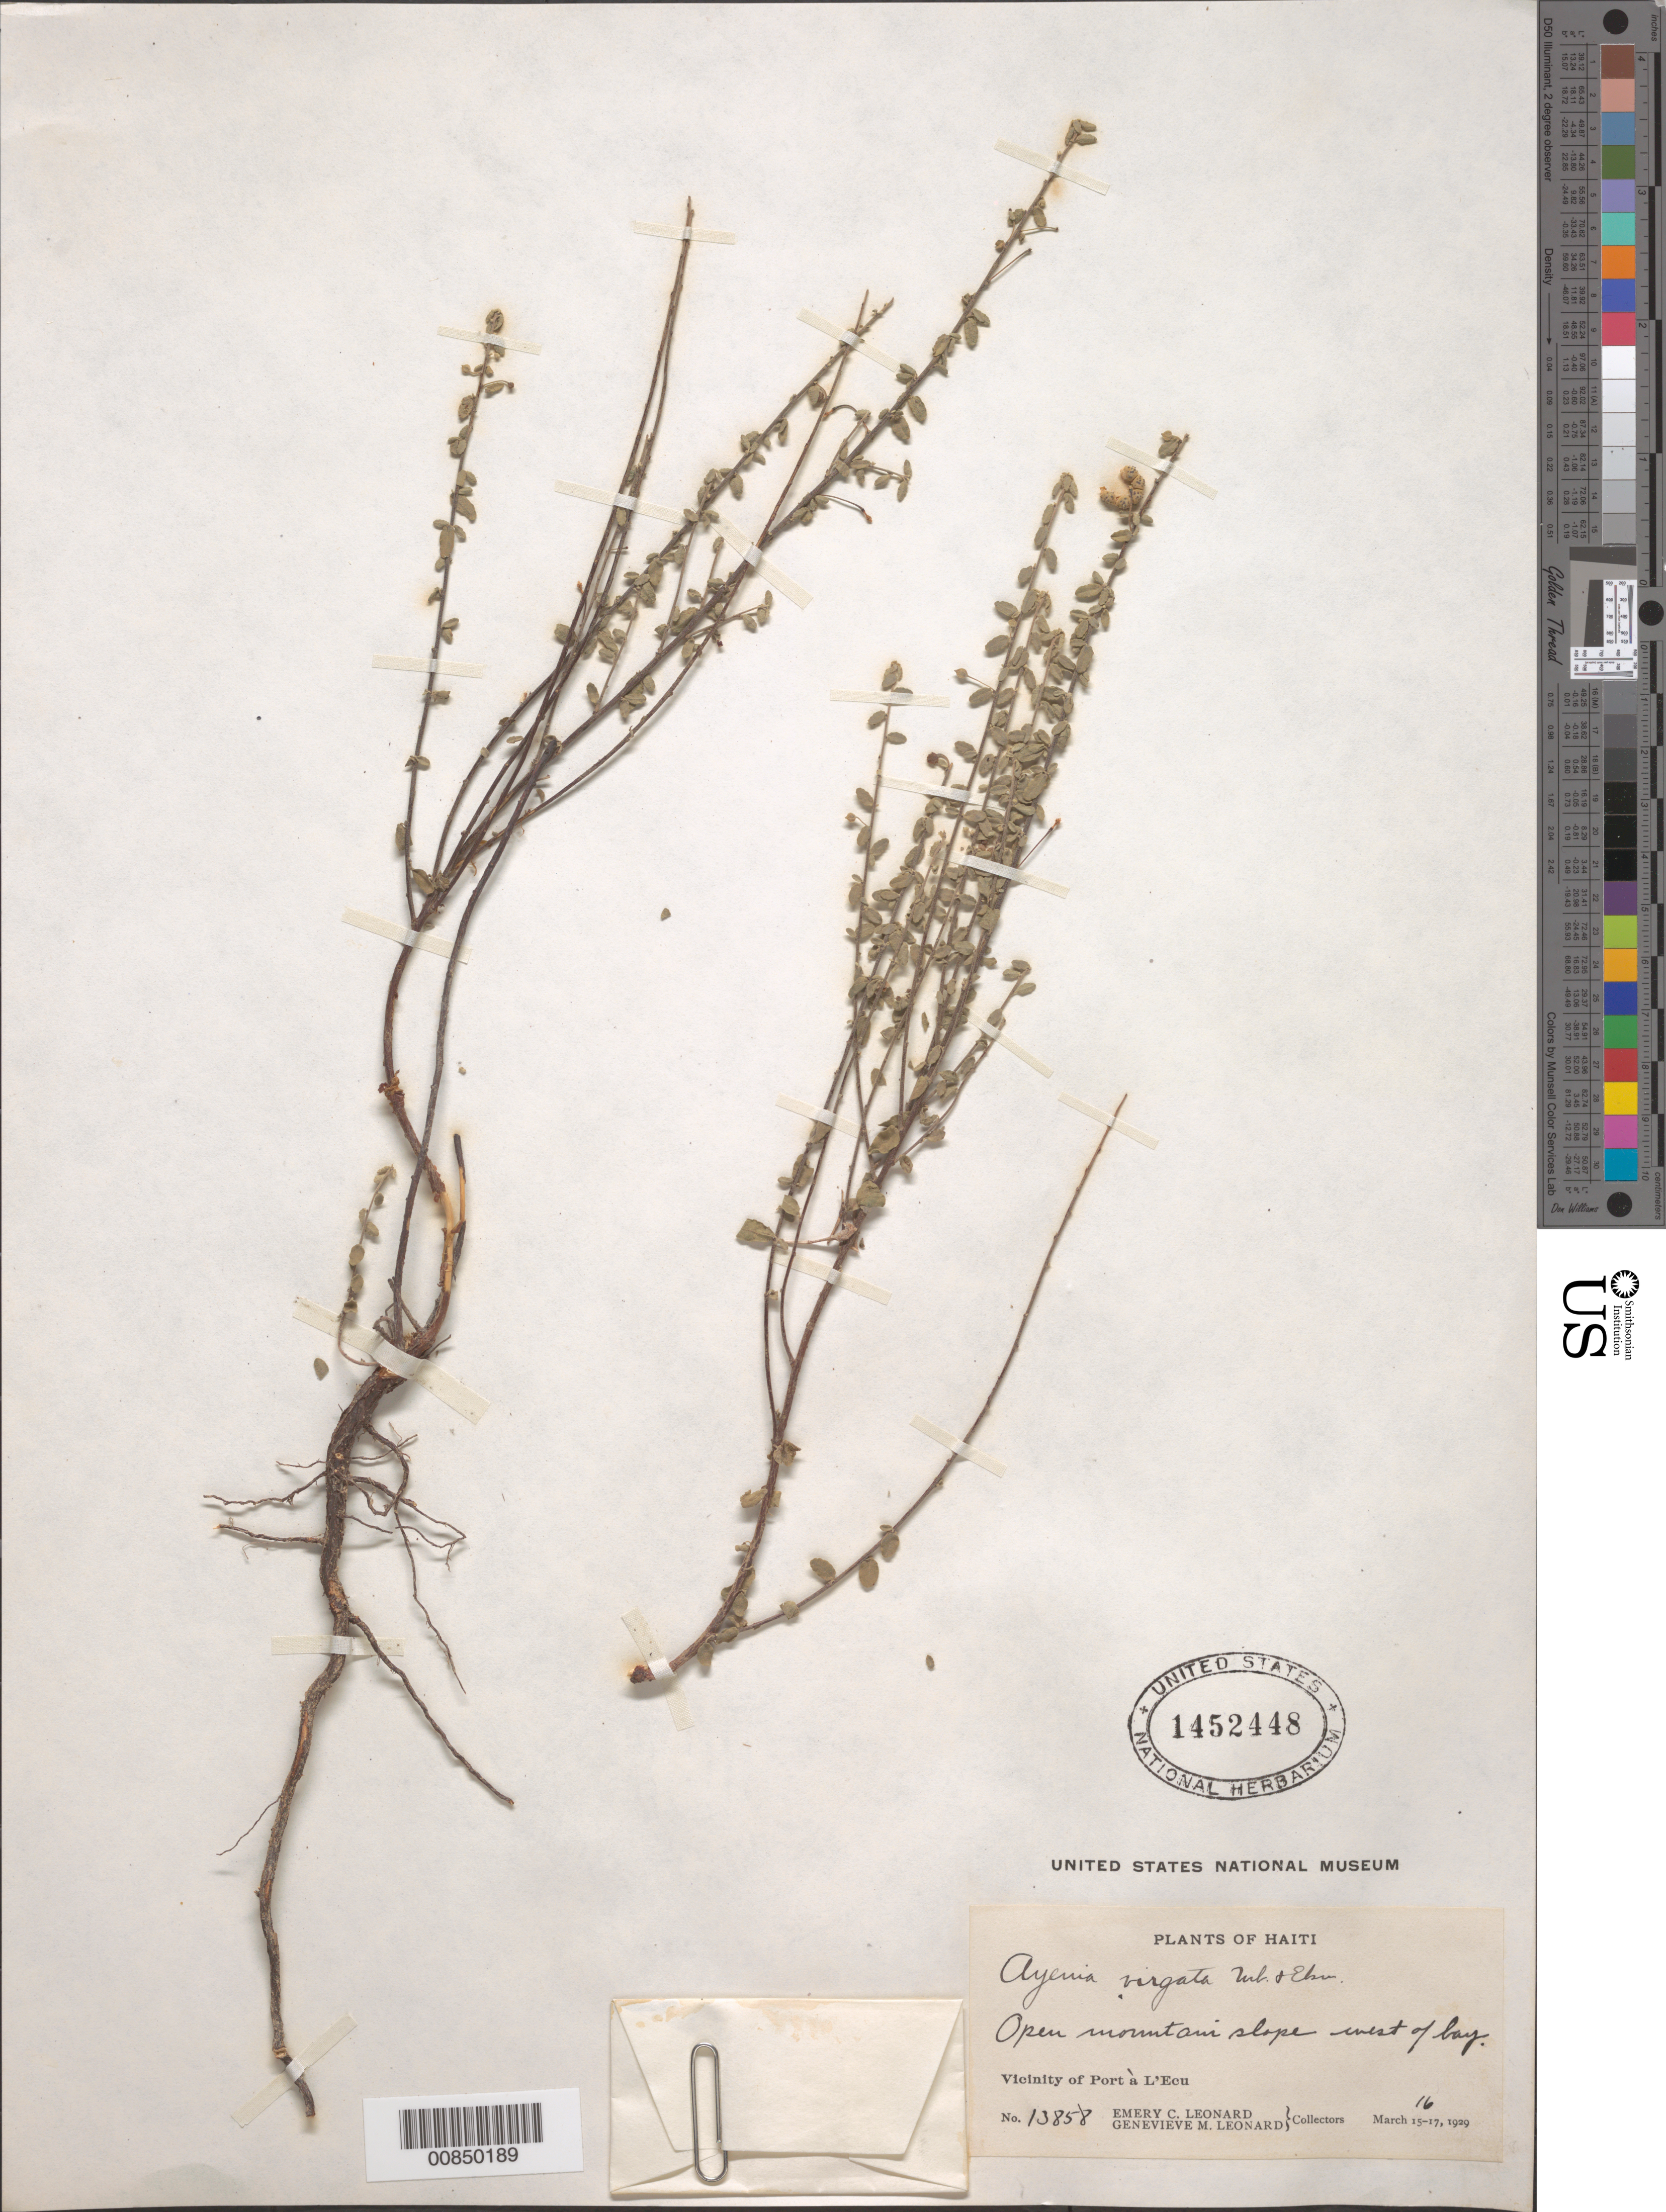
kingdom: Plantae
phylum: Tracheophyta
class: Magnoliopsida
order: Malvales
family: Malvaceae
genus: Ayenia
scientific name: Ayenia virgata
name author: Urb. & Ekman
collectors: E. C. Leonard & G. M. Leonard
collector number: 13858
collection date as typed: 16 Mar 1929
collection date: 1929-03-16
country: Haiti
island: Hispaniola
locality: Vicinity of Port à L'Ecu, W of bay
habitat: Open mountain slope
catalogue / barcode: US 1452448